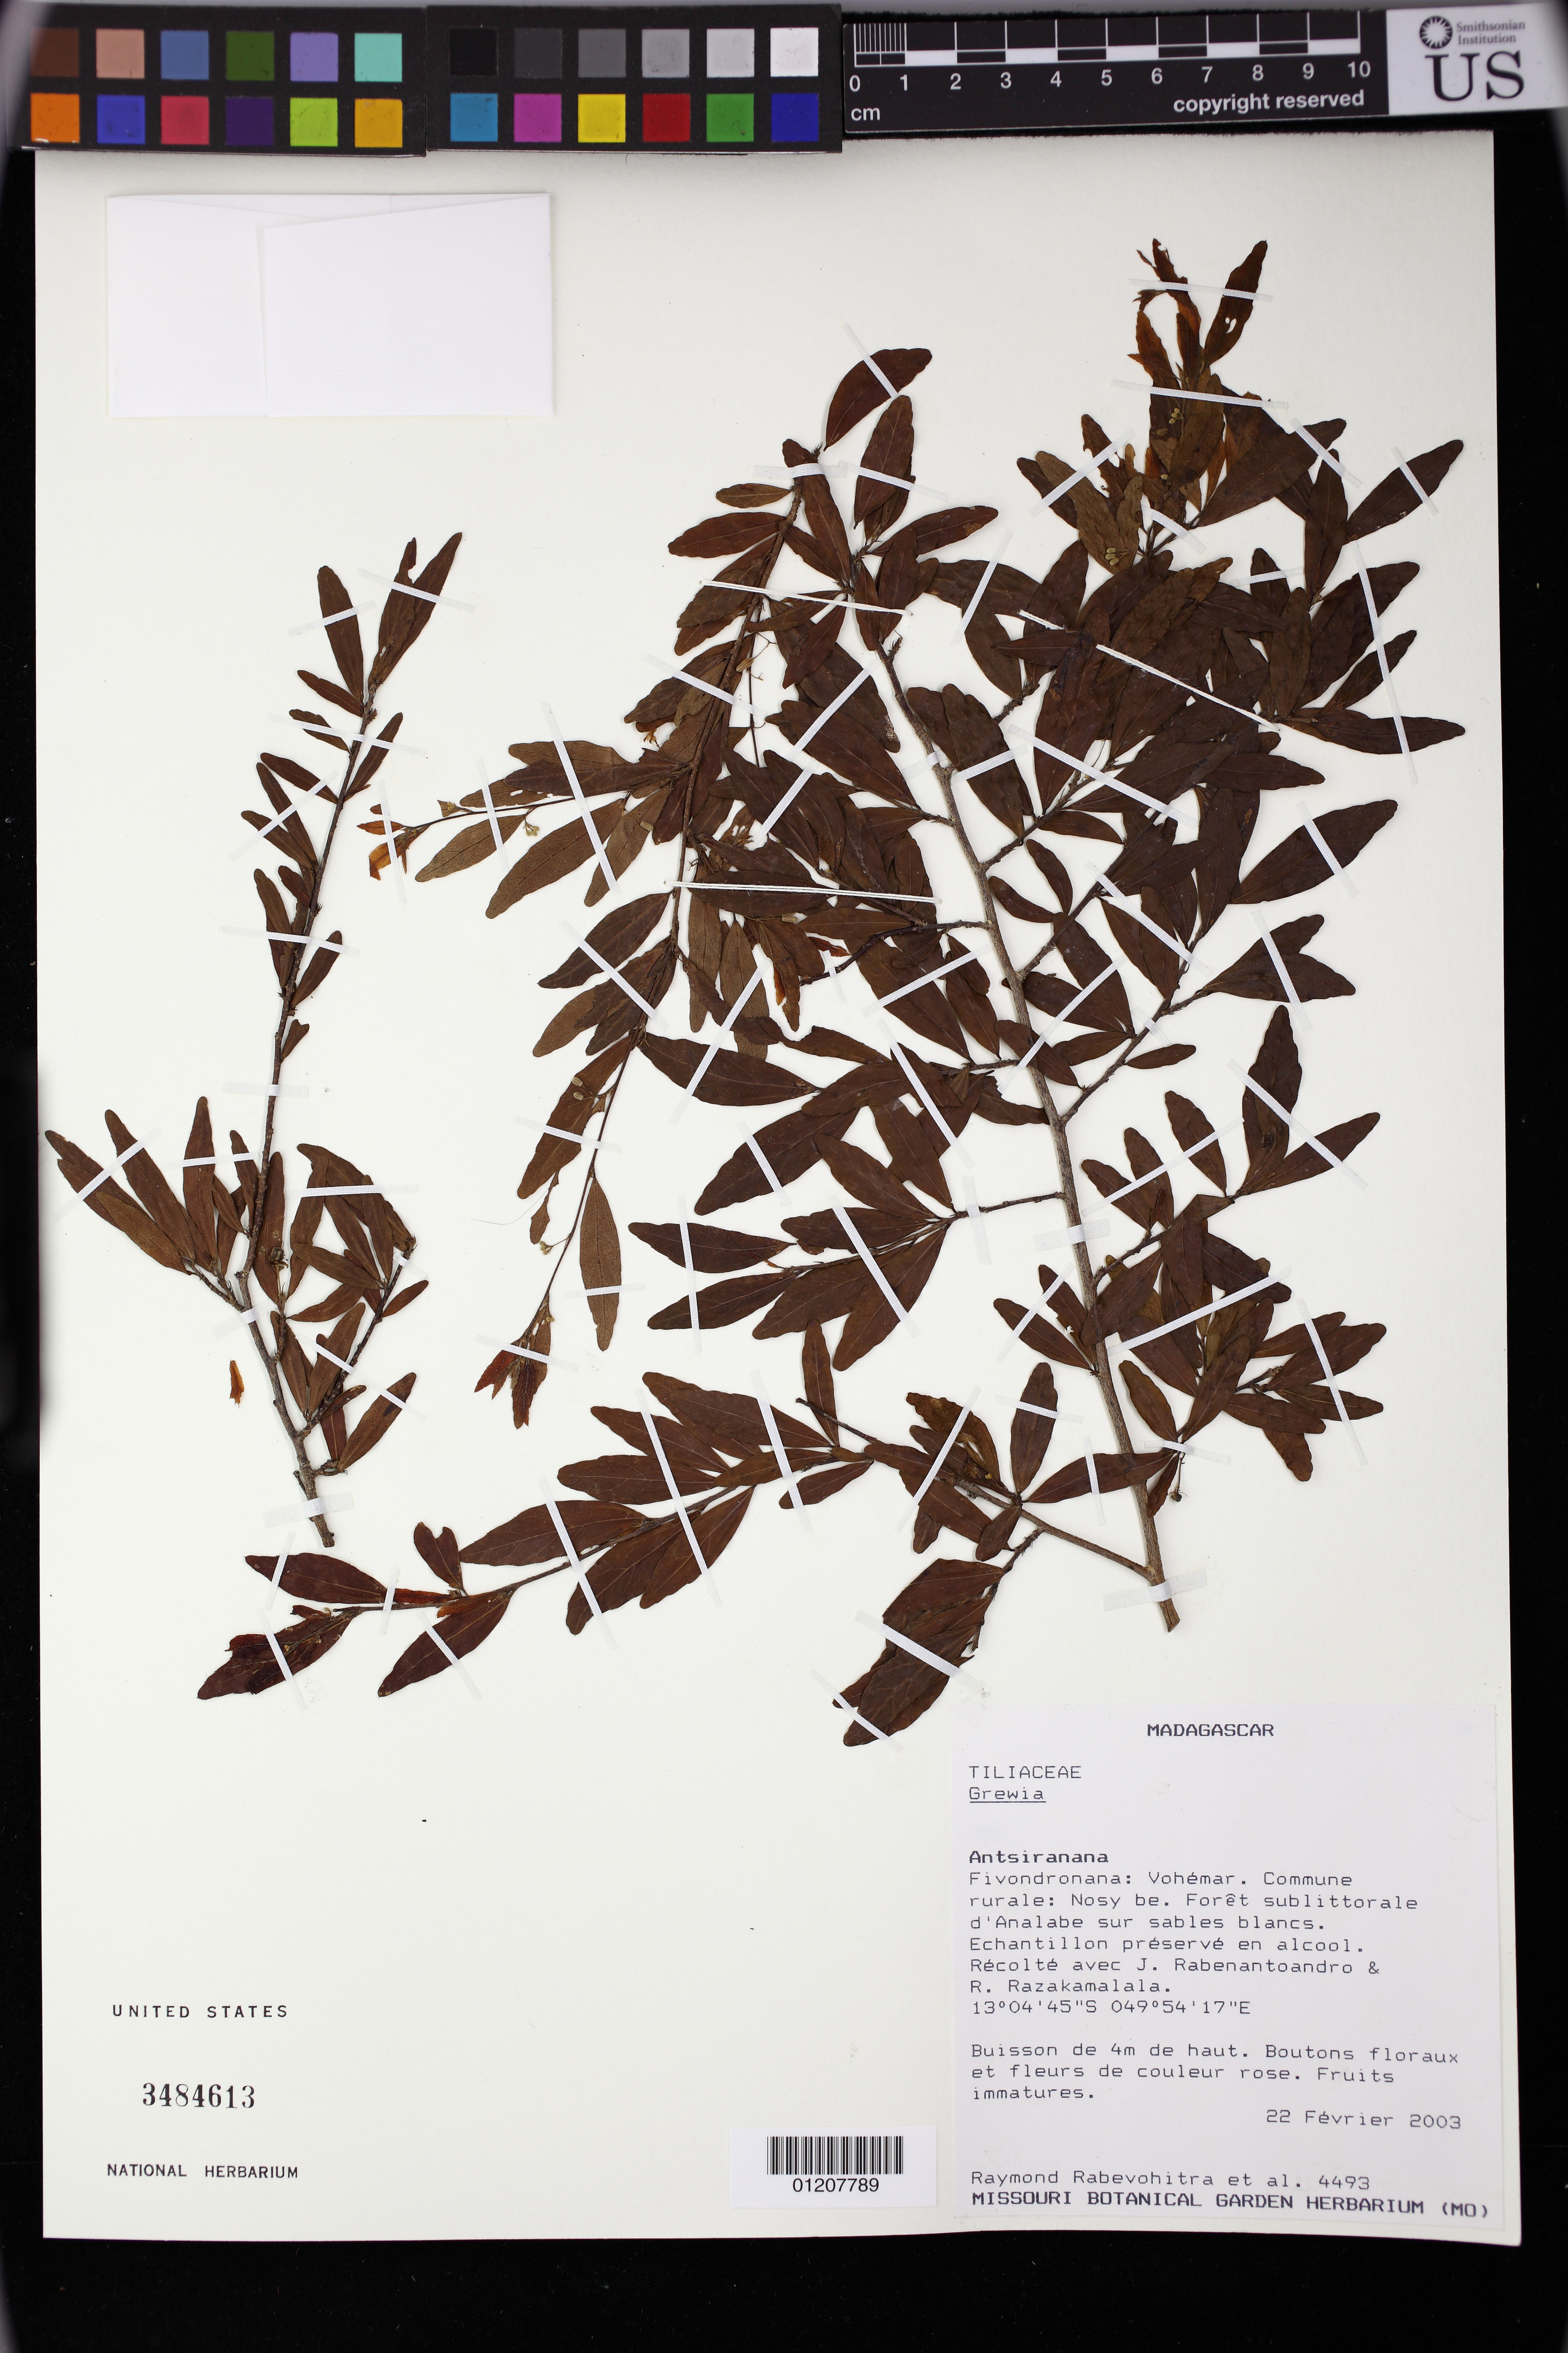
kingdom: Plantae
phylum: Tracheophyta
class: Magnoliopsida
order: Malvales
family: Malvaceae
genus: Grewia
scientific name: Grewia gautieri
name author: Wahlert & Nusbaumer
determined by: Dorr, Laurence J., Curator (BOT), Smithsonian Institution - National Museum of Natural History (UNITED STATES)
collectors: R. Rabevohitra, J. Rabenantoandro & R. Razakamalala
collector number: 4493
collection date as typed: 22 Feb 2003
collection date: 2003-02-22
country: Madagascar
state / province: Sava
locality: Antisiranana. Fivondronana: Vohemar. Commune rurale: Nosy be. Foret sublittorale d'Analabe sur sables blancs.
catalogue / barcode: US 3484613